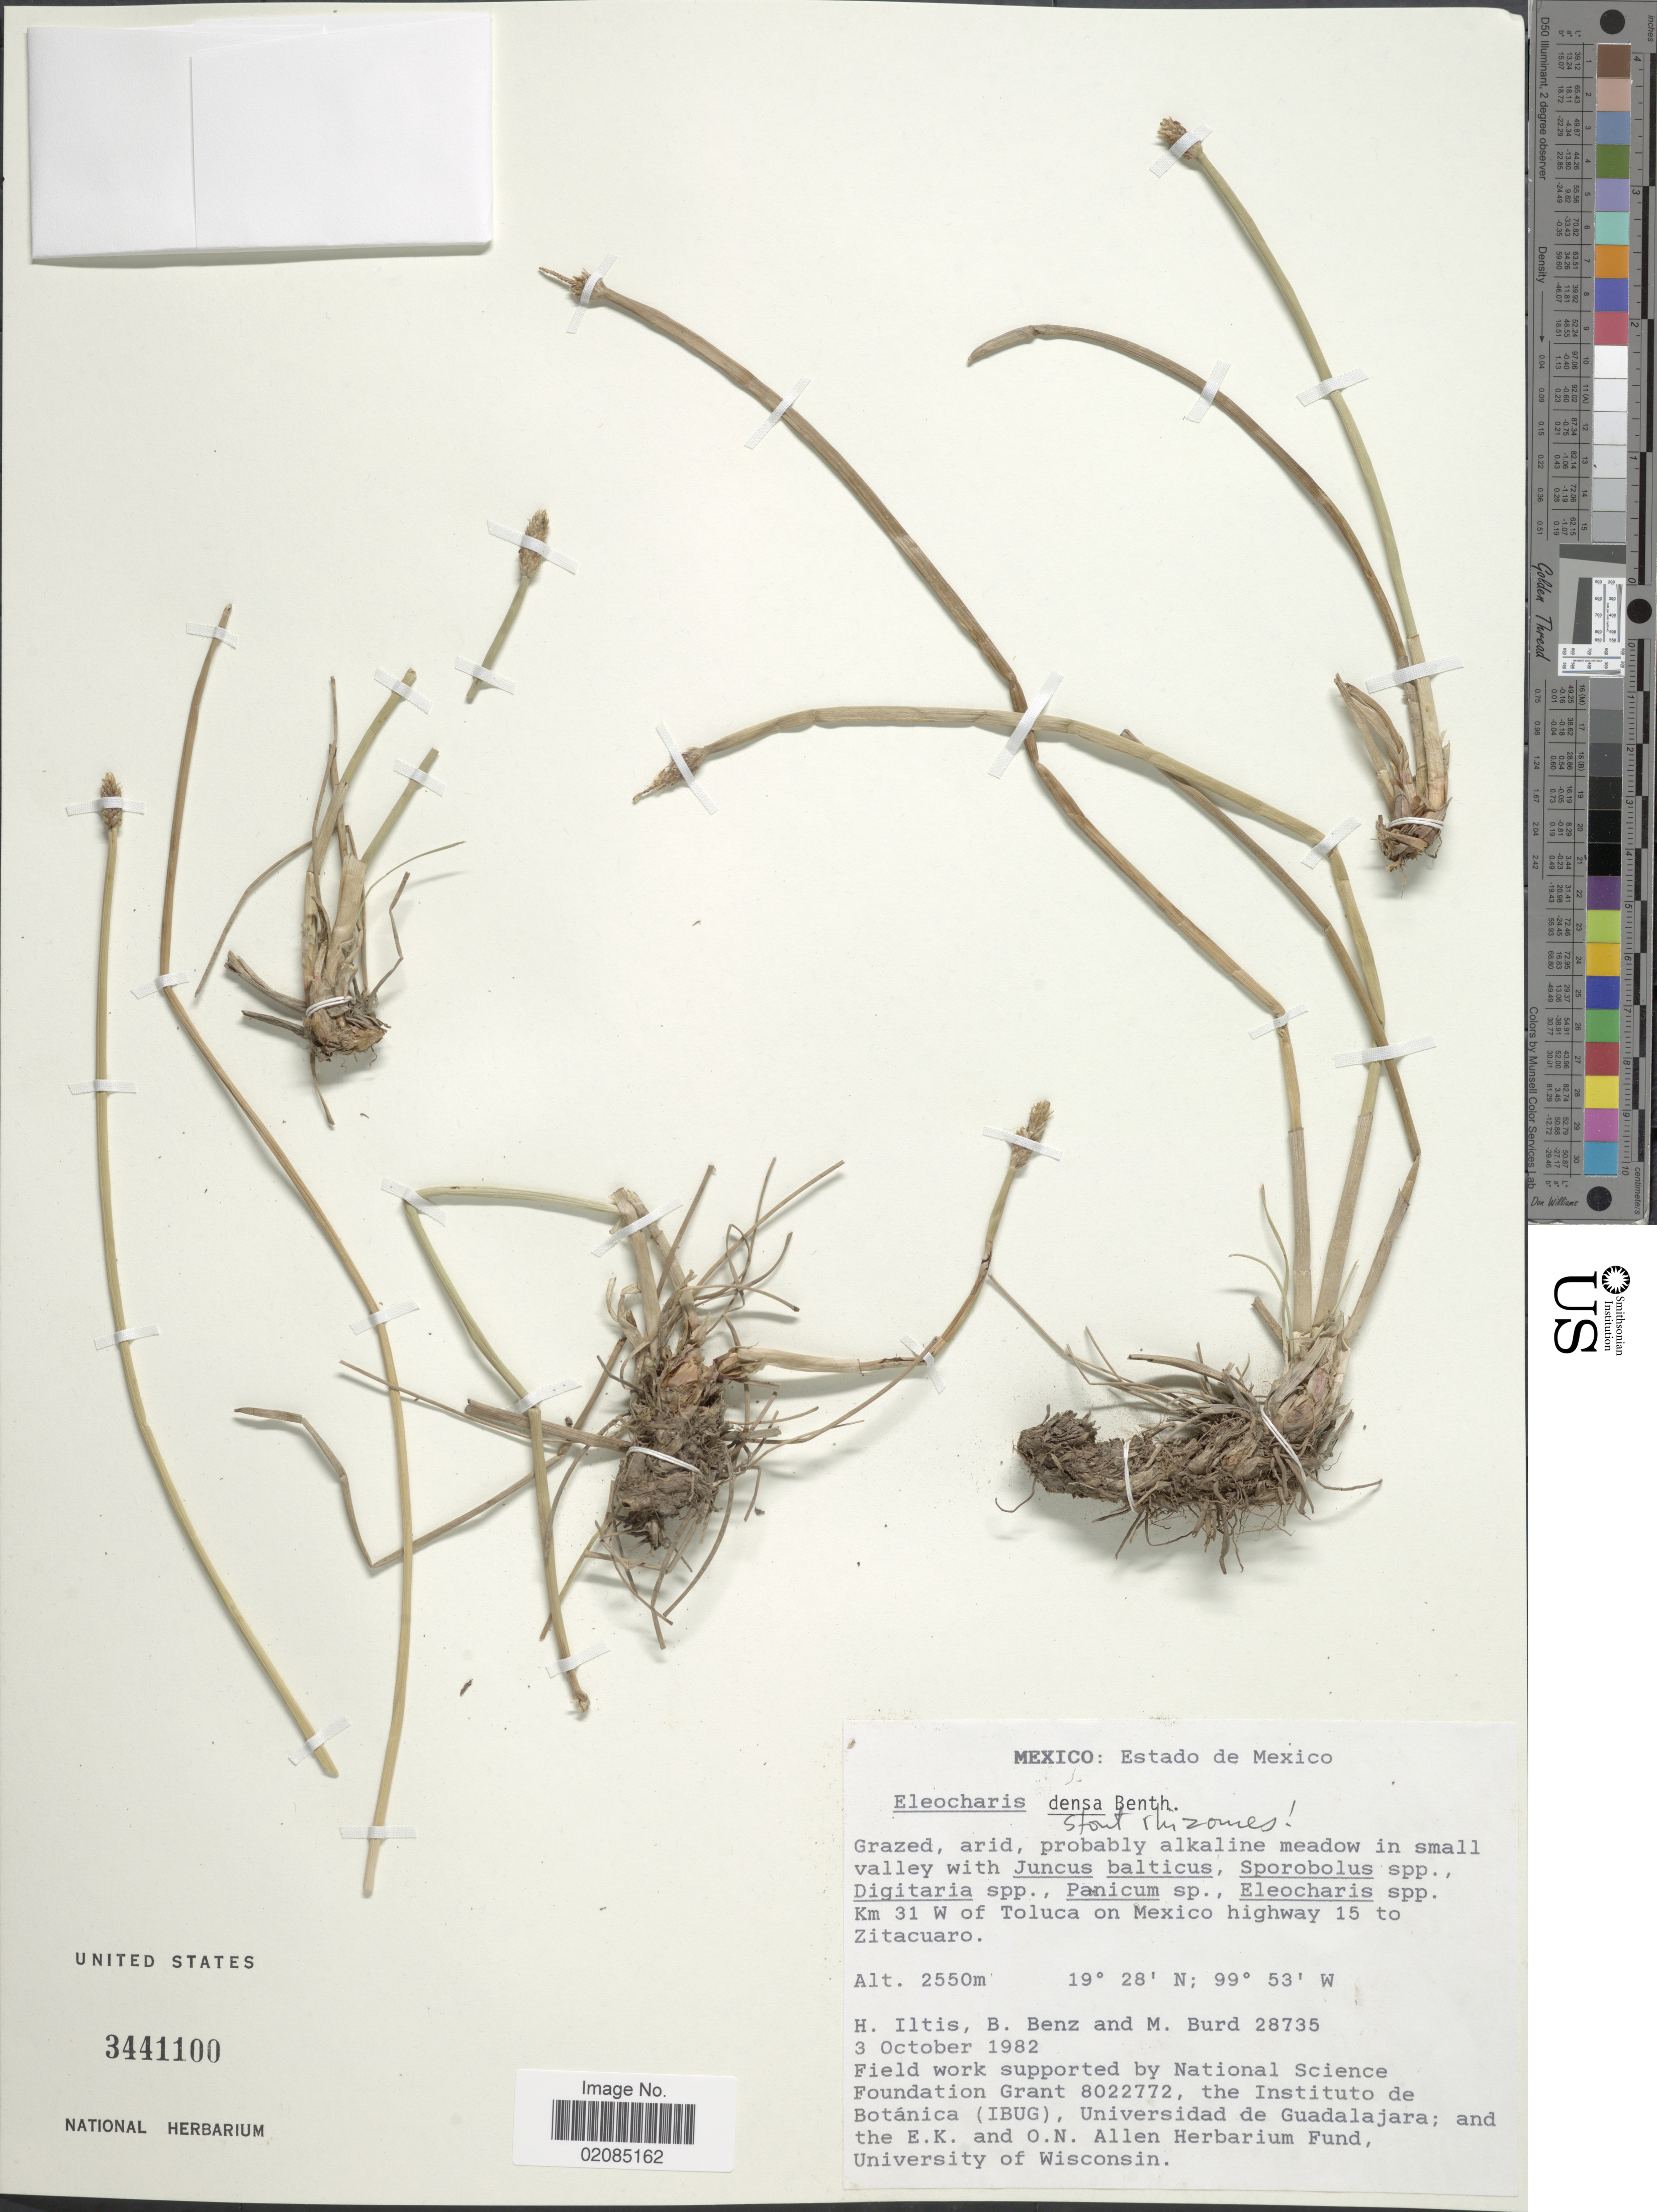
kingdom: Plantae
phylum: Tracheophyta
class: Liliopsida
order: Poales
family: Cyperaceae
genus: Eleocharis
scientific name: Eleocharis densa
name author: Benth.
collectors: H. Iltis, B. Benz & M. Burd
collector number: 28735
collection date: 1982-10-03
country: Mexico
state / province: México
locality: In small valley, Km 31 W of Toluca on Mexico highway 15 to Zitacuaro.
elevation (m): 2550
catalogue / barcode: US 3441100